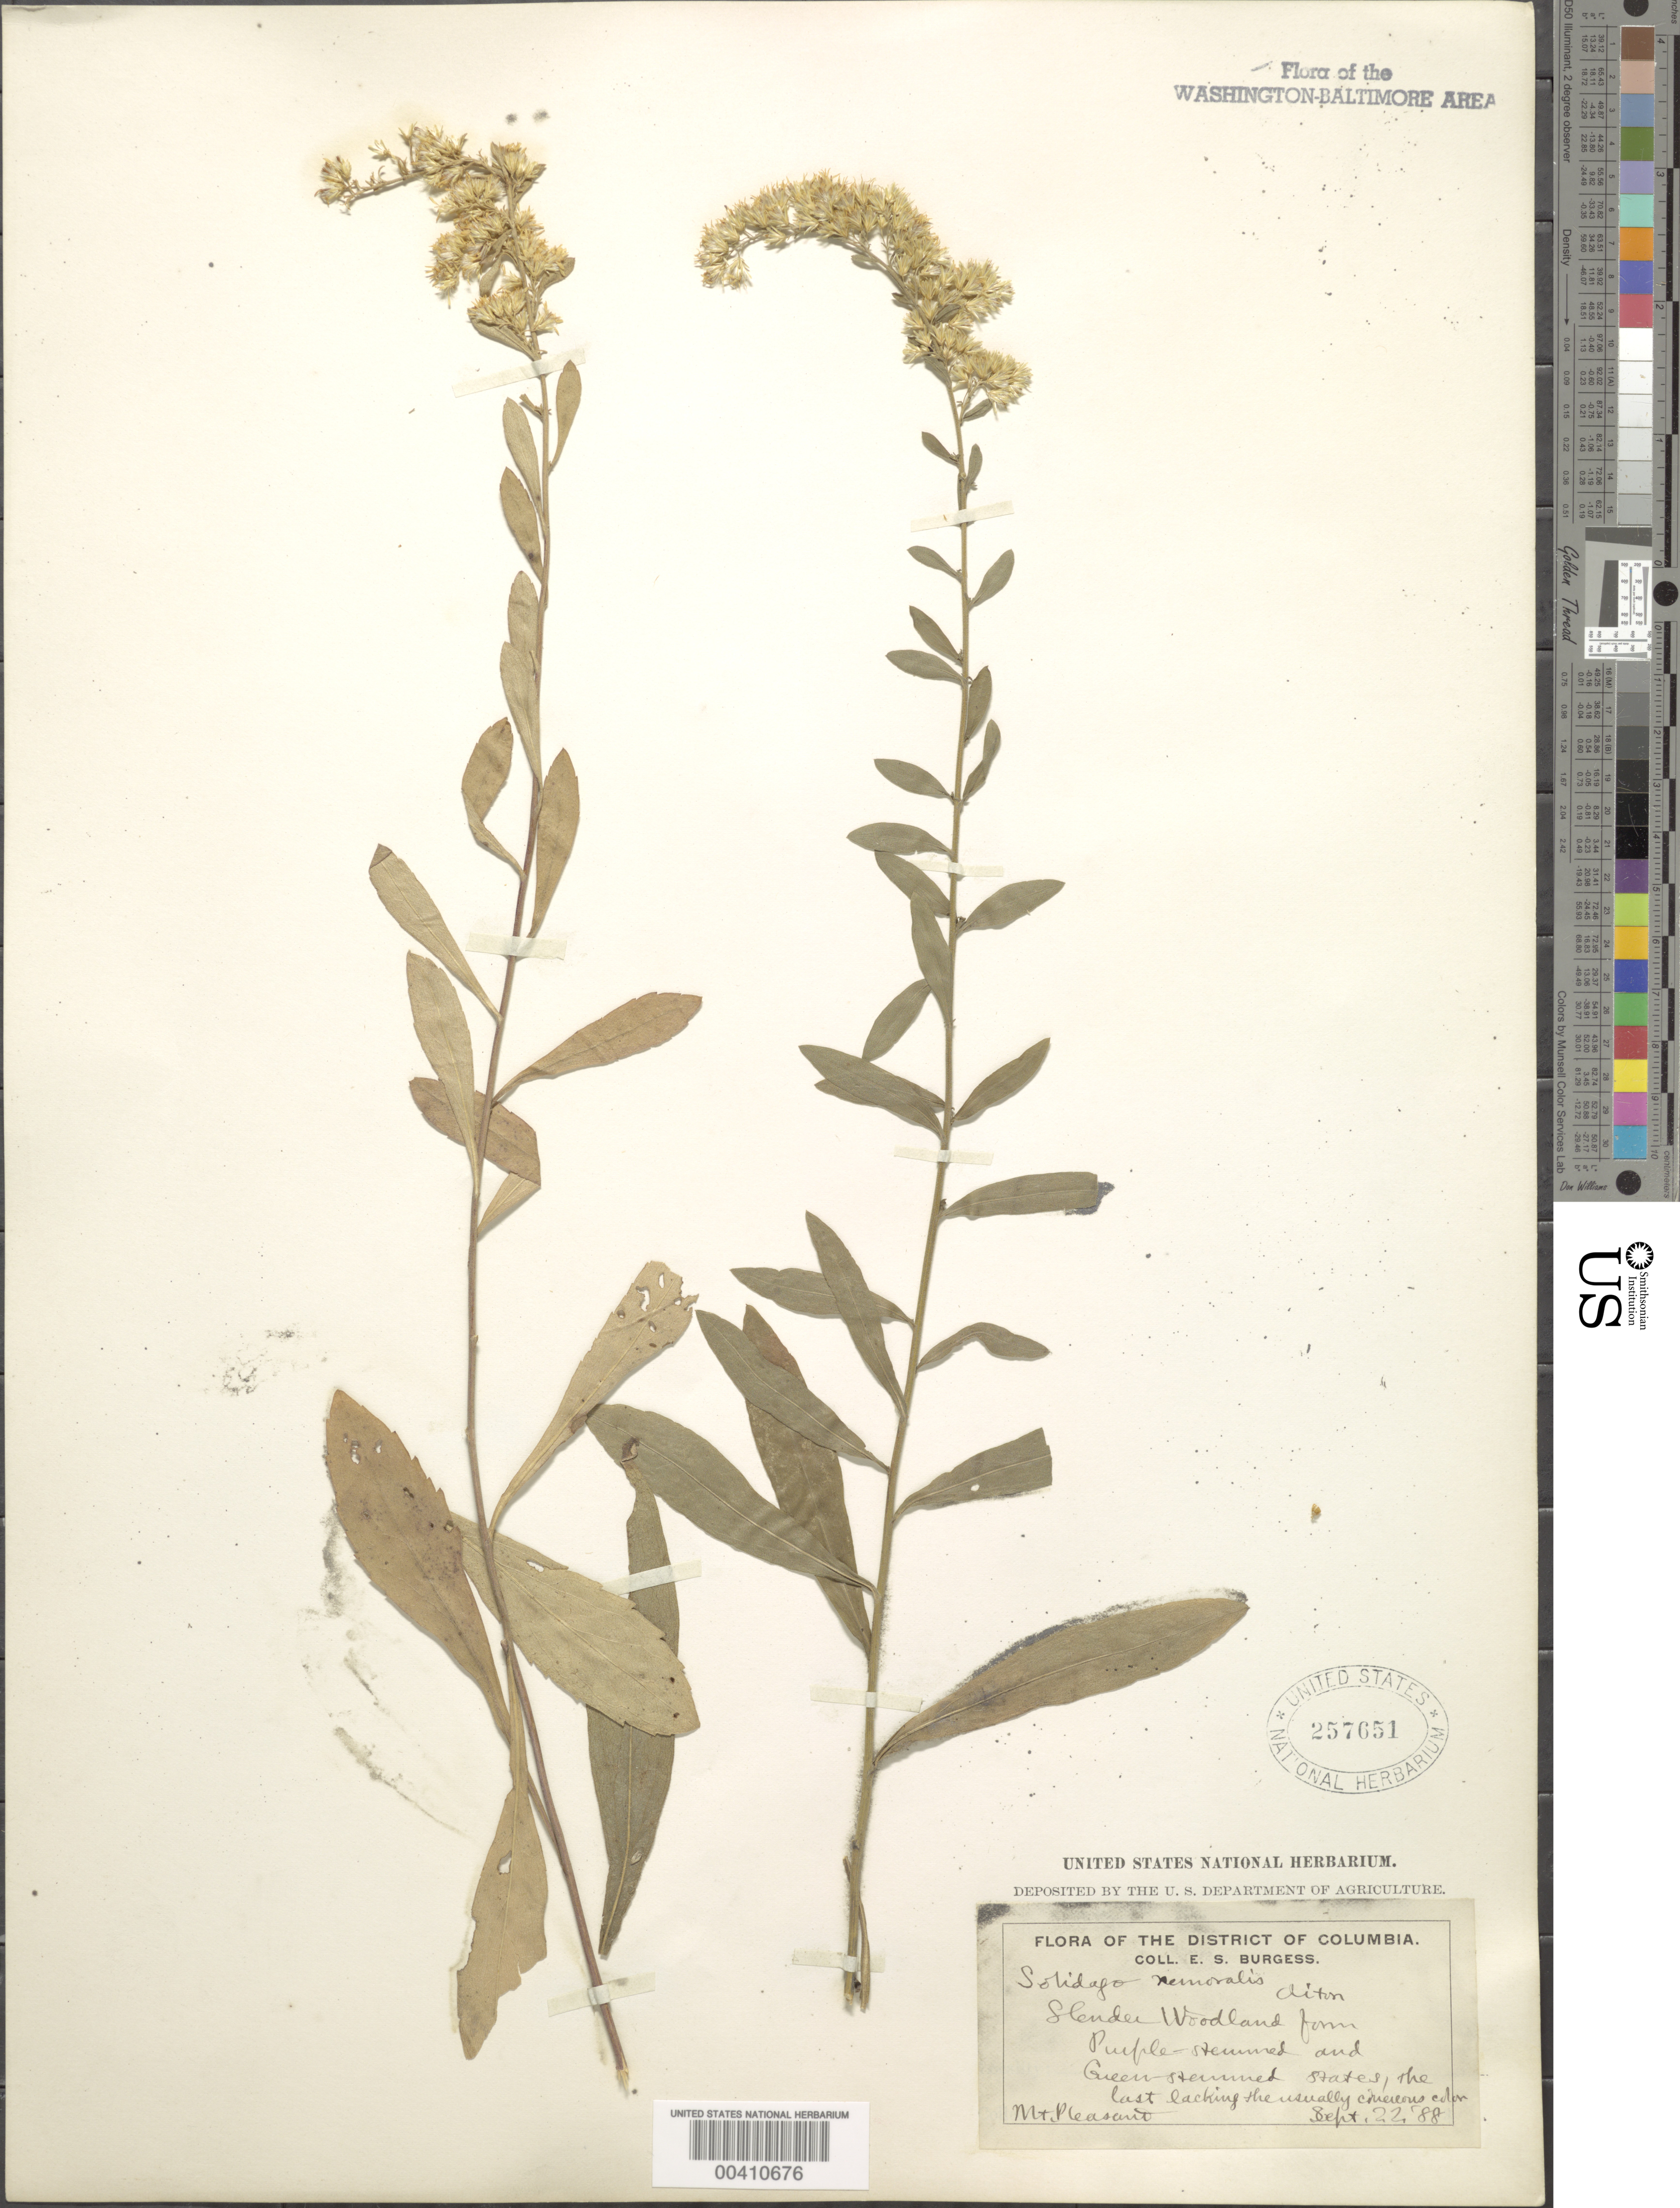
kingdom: Plantae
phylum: Tracheophyta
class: Magnoliopsida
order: Asterales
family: Asteraceae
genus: Solidago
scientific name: Solidago nemoralis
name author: Aiton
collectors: E. Burgess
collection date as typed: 22 Sep 1888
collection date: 1888-09-22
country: United States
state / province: District of Columbia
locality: Mount Pleasant Rock Creek Park & vicinity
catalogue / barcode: US 257651